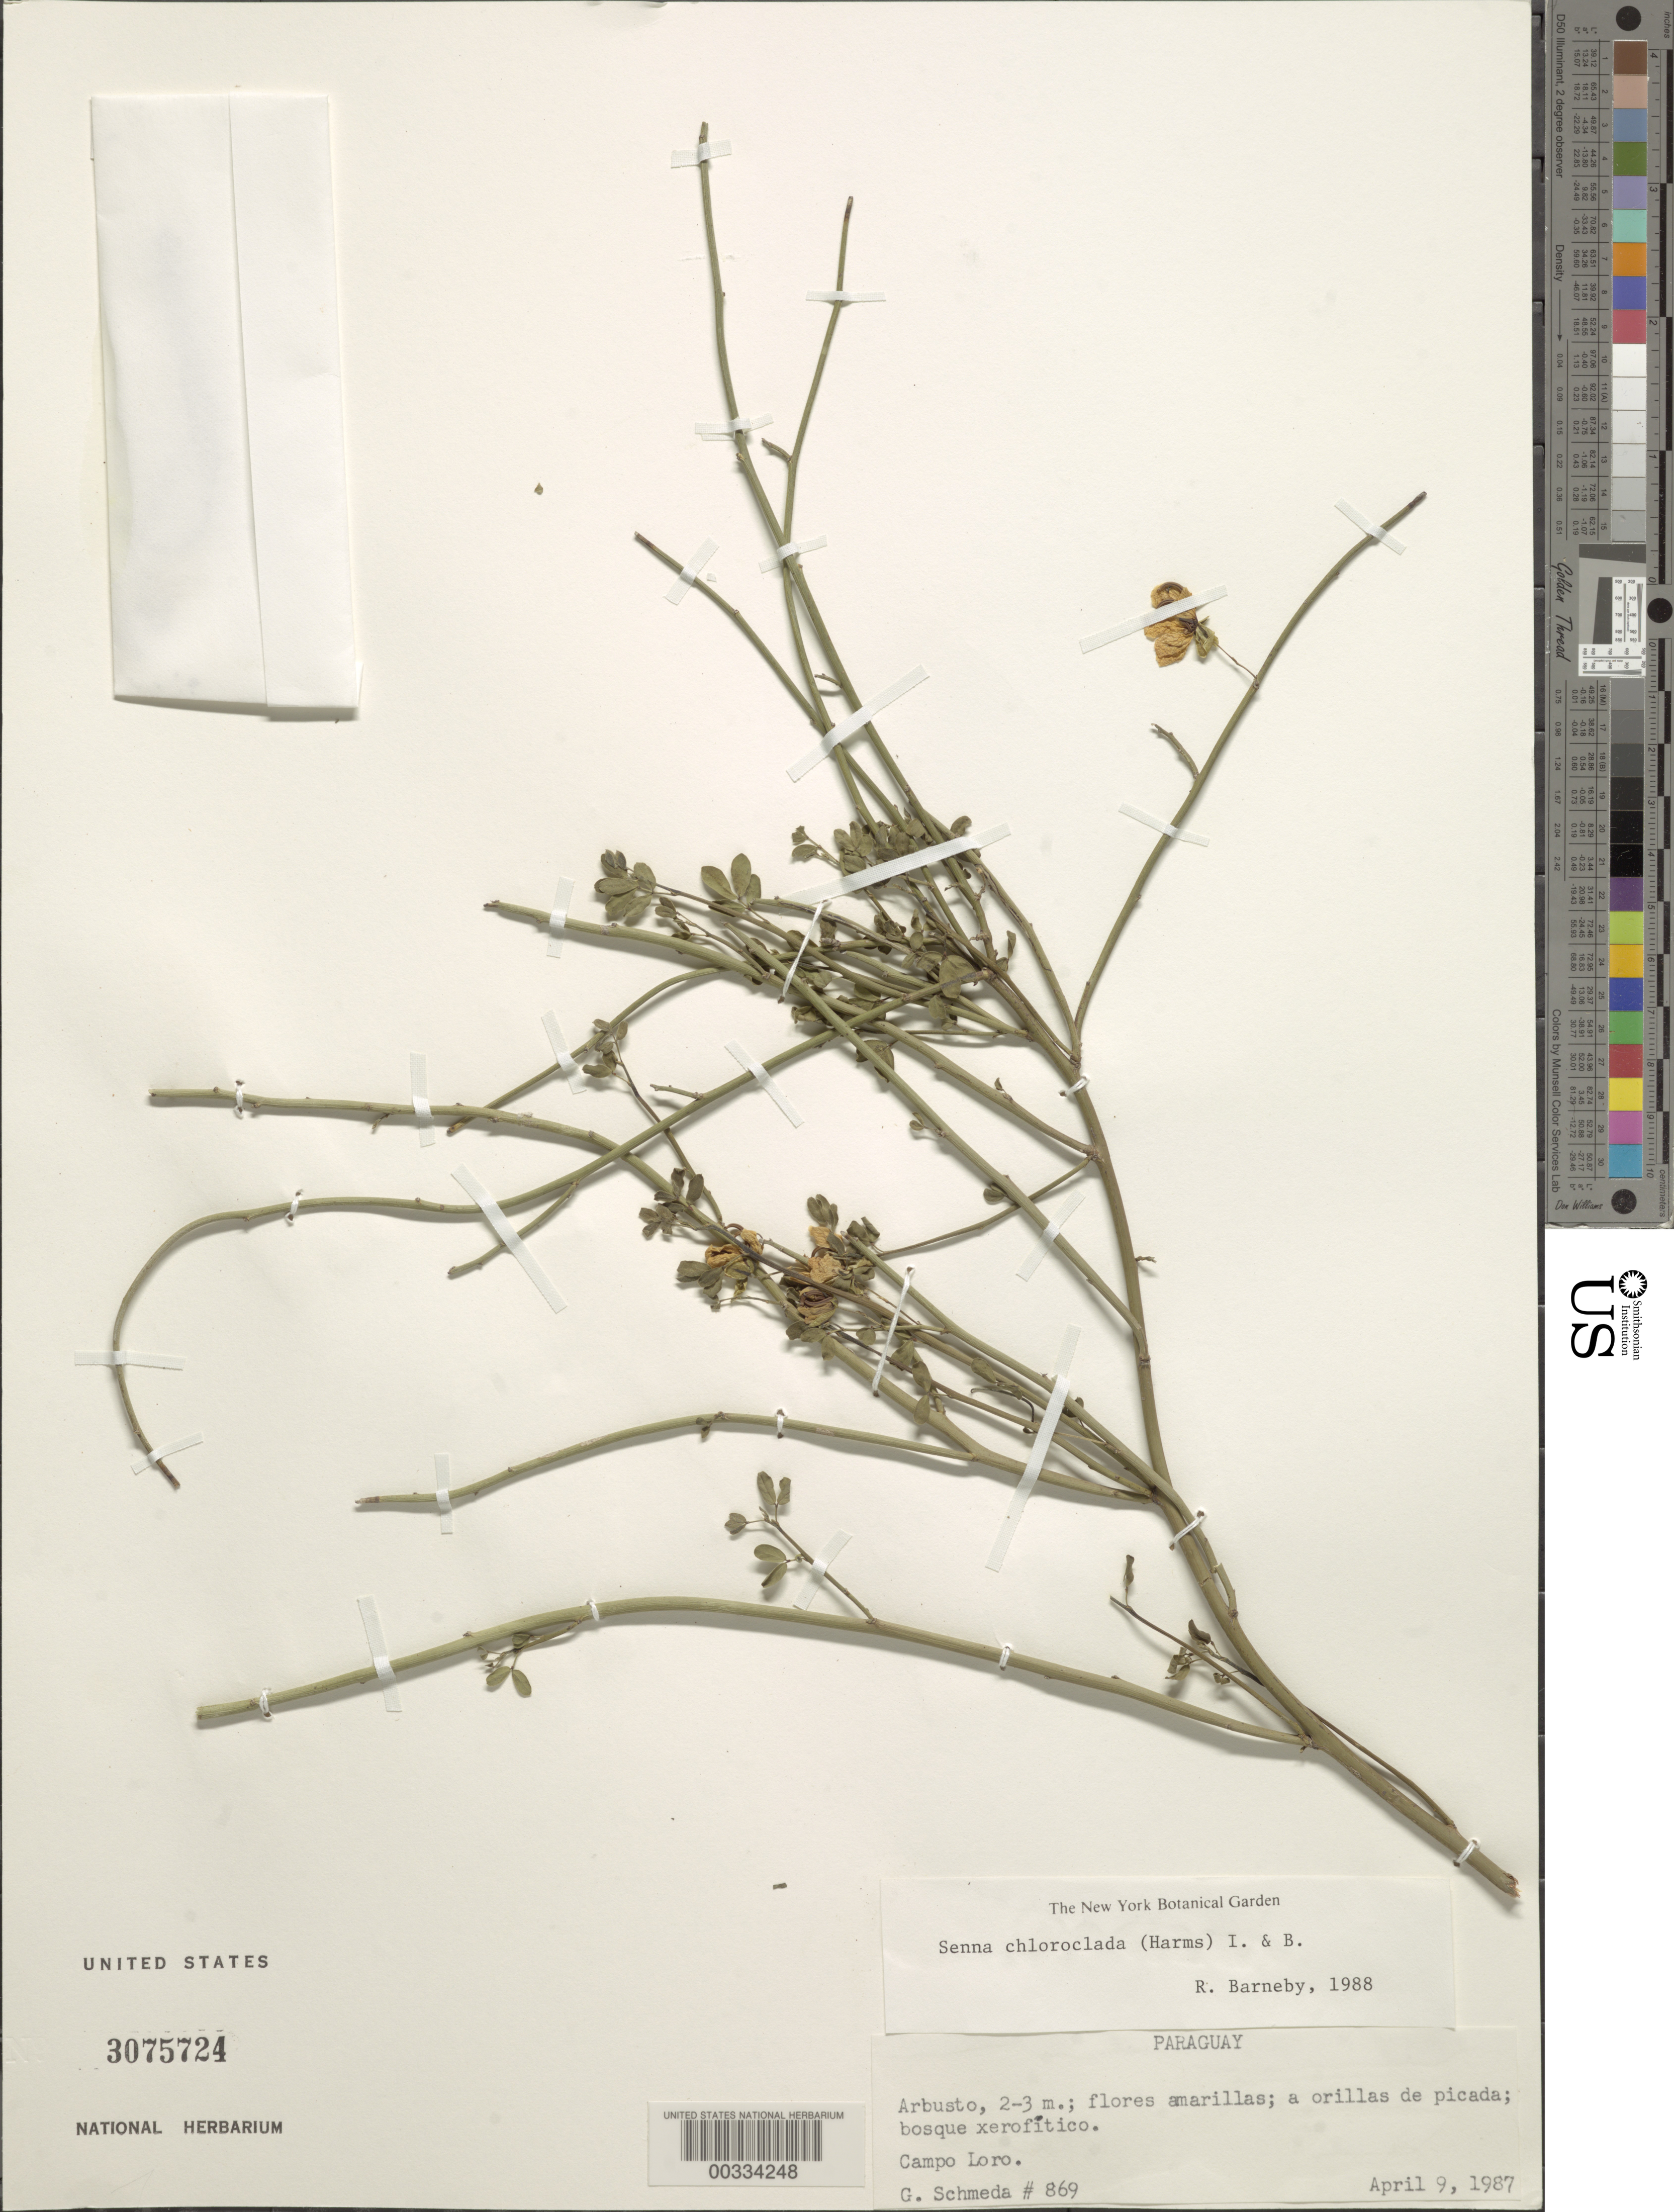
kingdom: Plantae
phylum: Tracheophyta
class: Magnoliopsida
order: Fabales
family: Fabaceae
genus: Senna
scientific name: Senna chloroclada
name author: (Harm.) H.S. Irwin & Barneby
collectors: G. Schmeda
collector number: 869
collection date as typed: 09 Apr 1987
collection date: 1987-04-09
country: Paraguay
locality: Campo loro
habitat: Xerophytic forest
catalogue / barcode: US 3075724